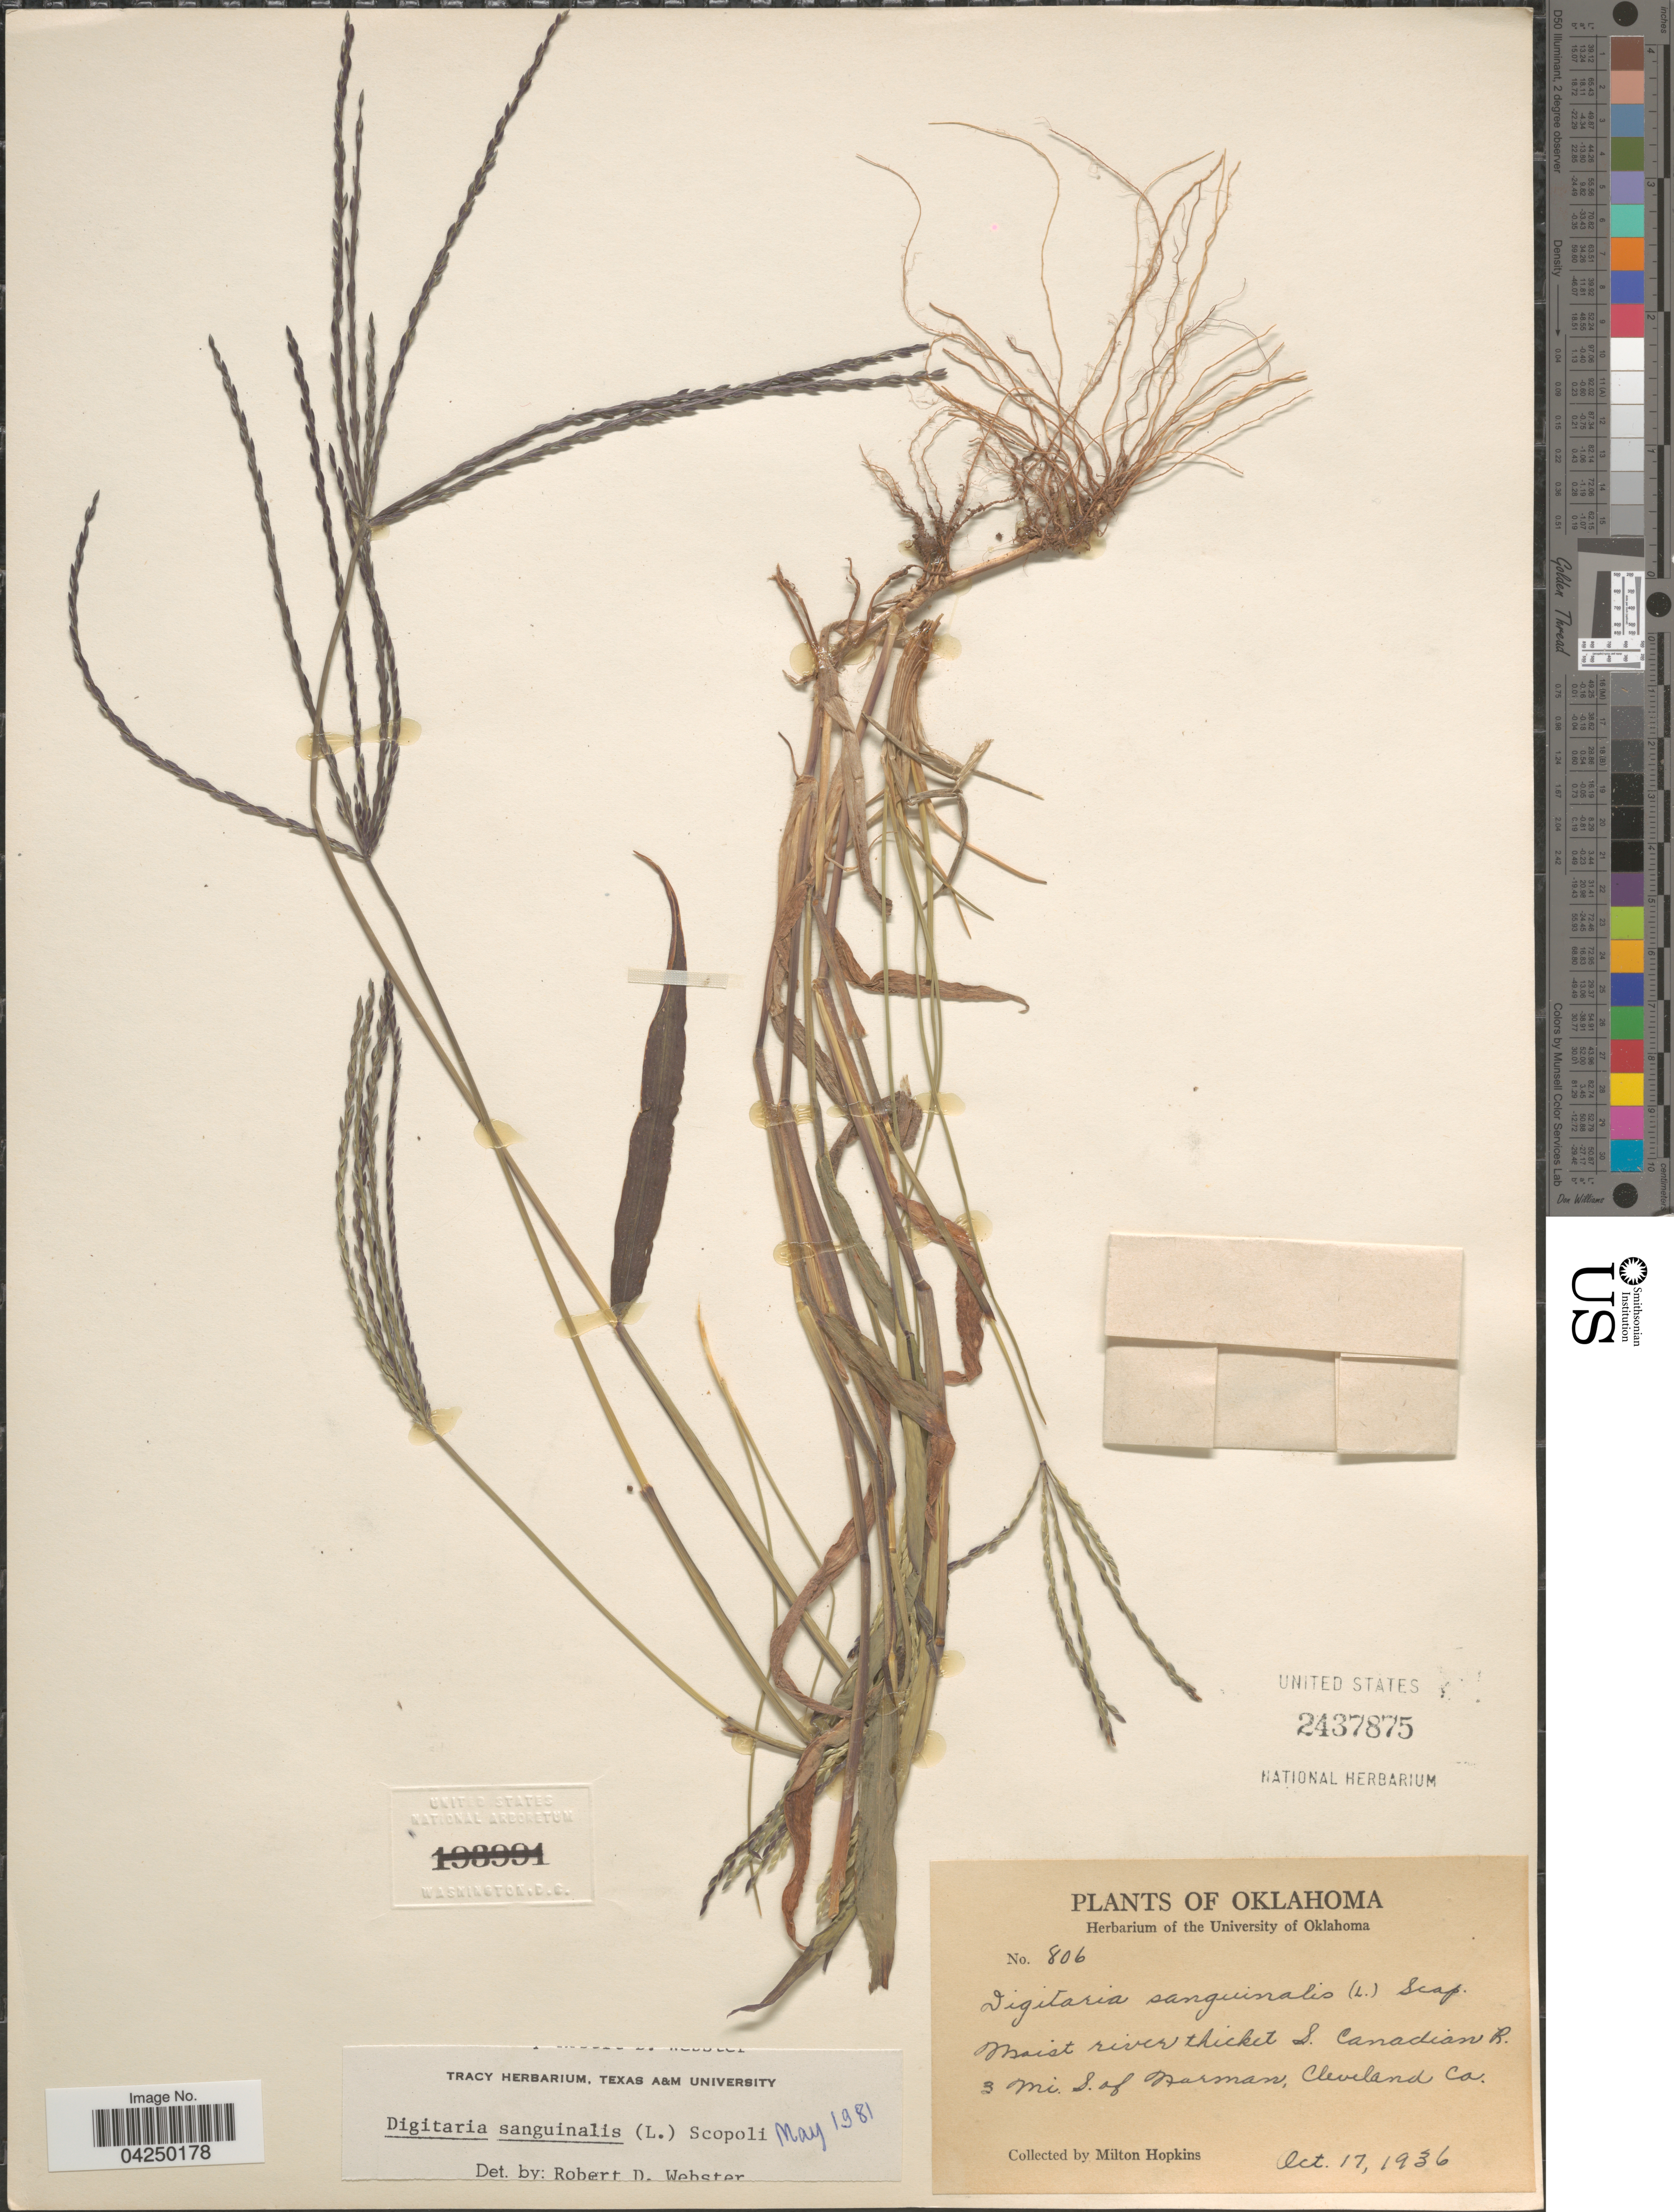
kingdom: Plantae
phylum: Tracheophyta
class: Liliopsida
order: Poales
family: Poaceae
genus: Digitaria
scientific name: Digitaria sanguinalis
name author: (L.) Scop.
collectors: M. Hopkins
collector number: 806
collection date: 1936-10-17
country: United States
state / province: Oklahoma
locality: Moist river thicket S. Canadian R. 3 mi. S. of Norman, Cleveland Co.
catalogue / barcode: US 2437875